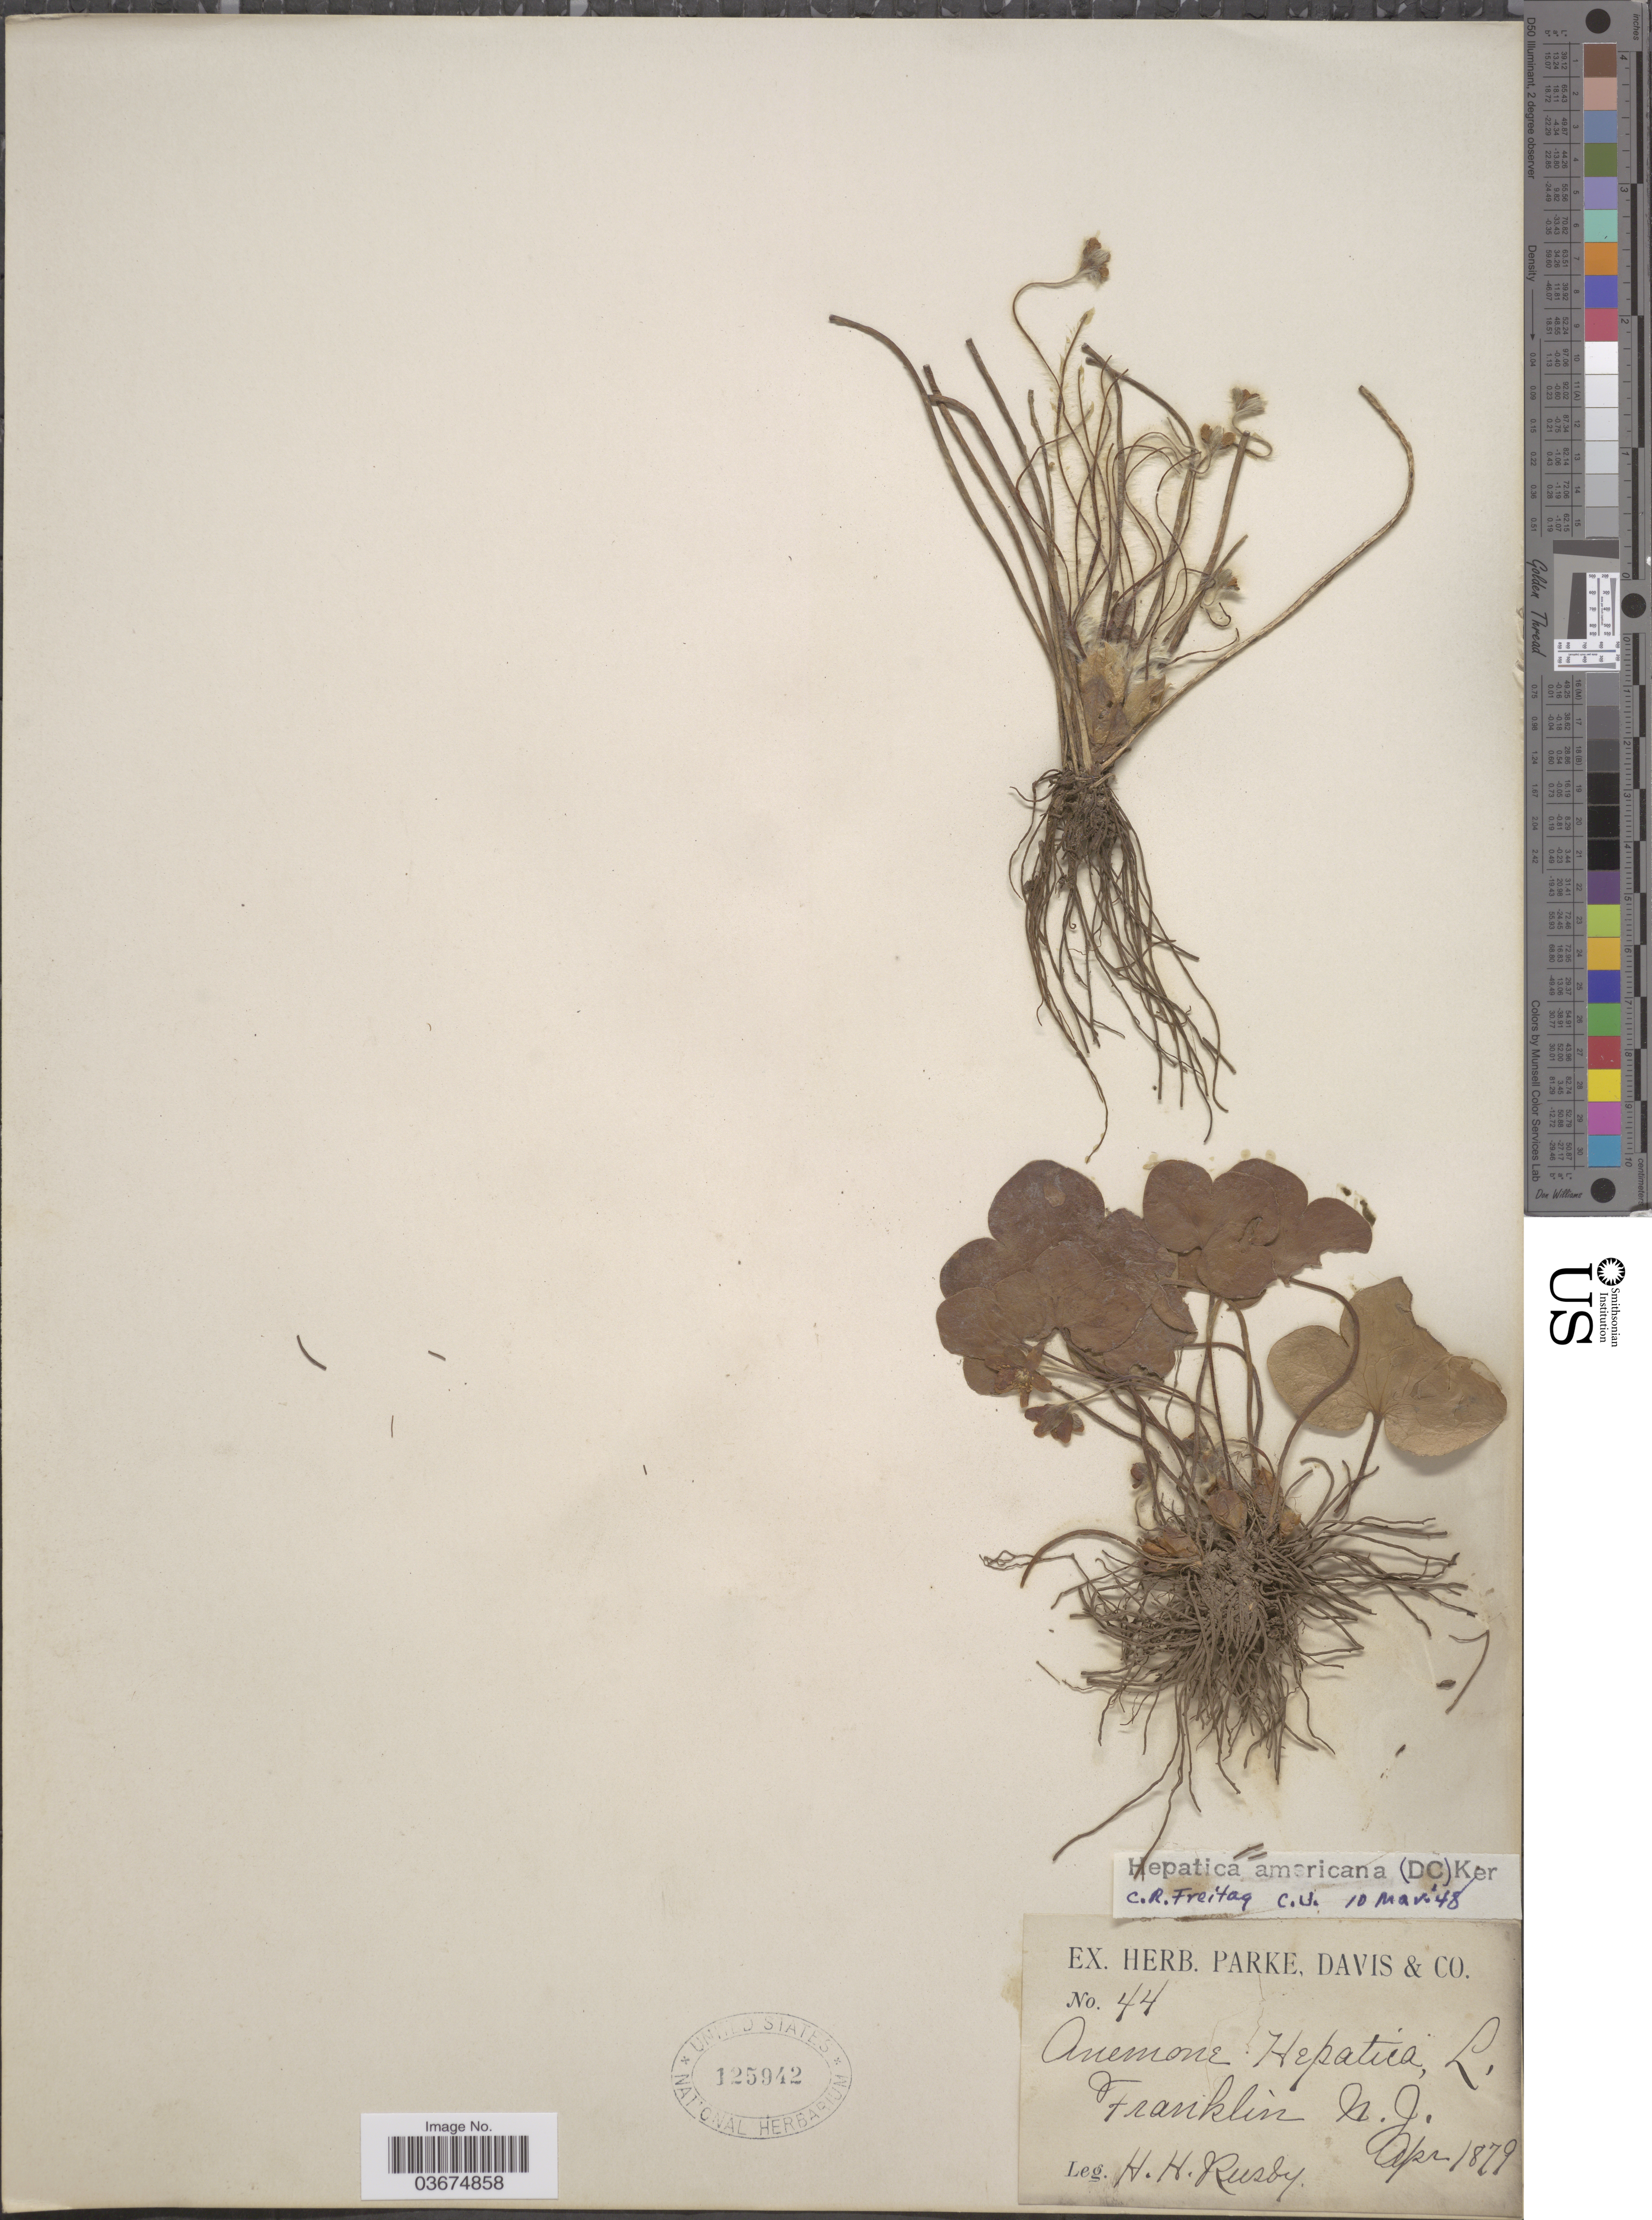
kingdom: Plantae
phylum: Tracheophyta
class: Magnoliopsida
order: Ranunculales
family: Ranunculaceae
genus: Hepatica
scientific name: Hepatica americana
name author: (DC.) Ker Gawl.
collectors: H. H. Rusby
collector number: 44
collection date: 1879-04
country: United States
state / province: New Jersey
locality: Franklin.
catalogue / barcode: US 125942